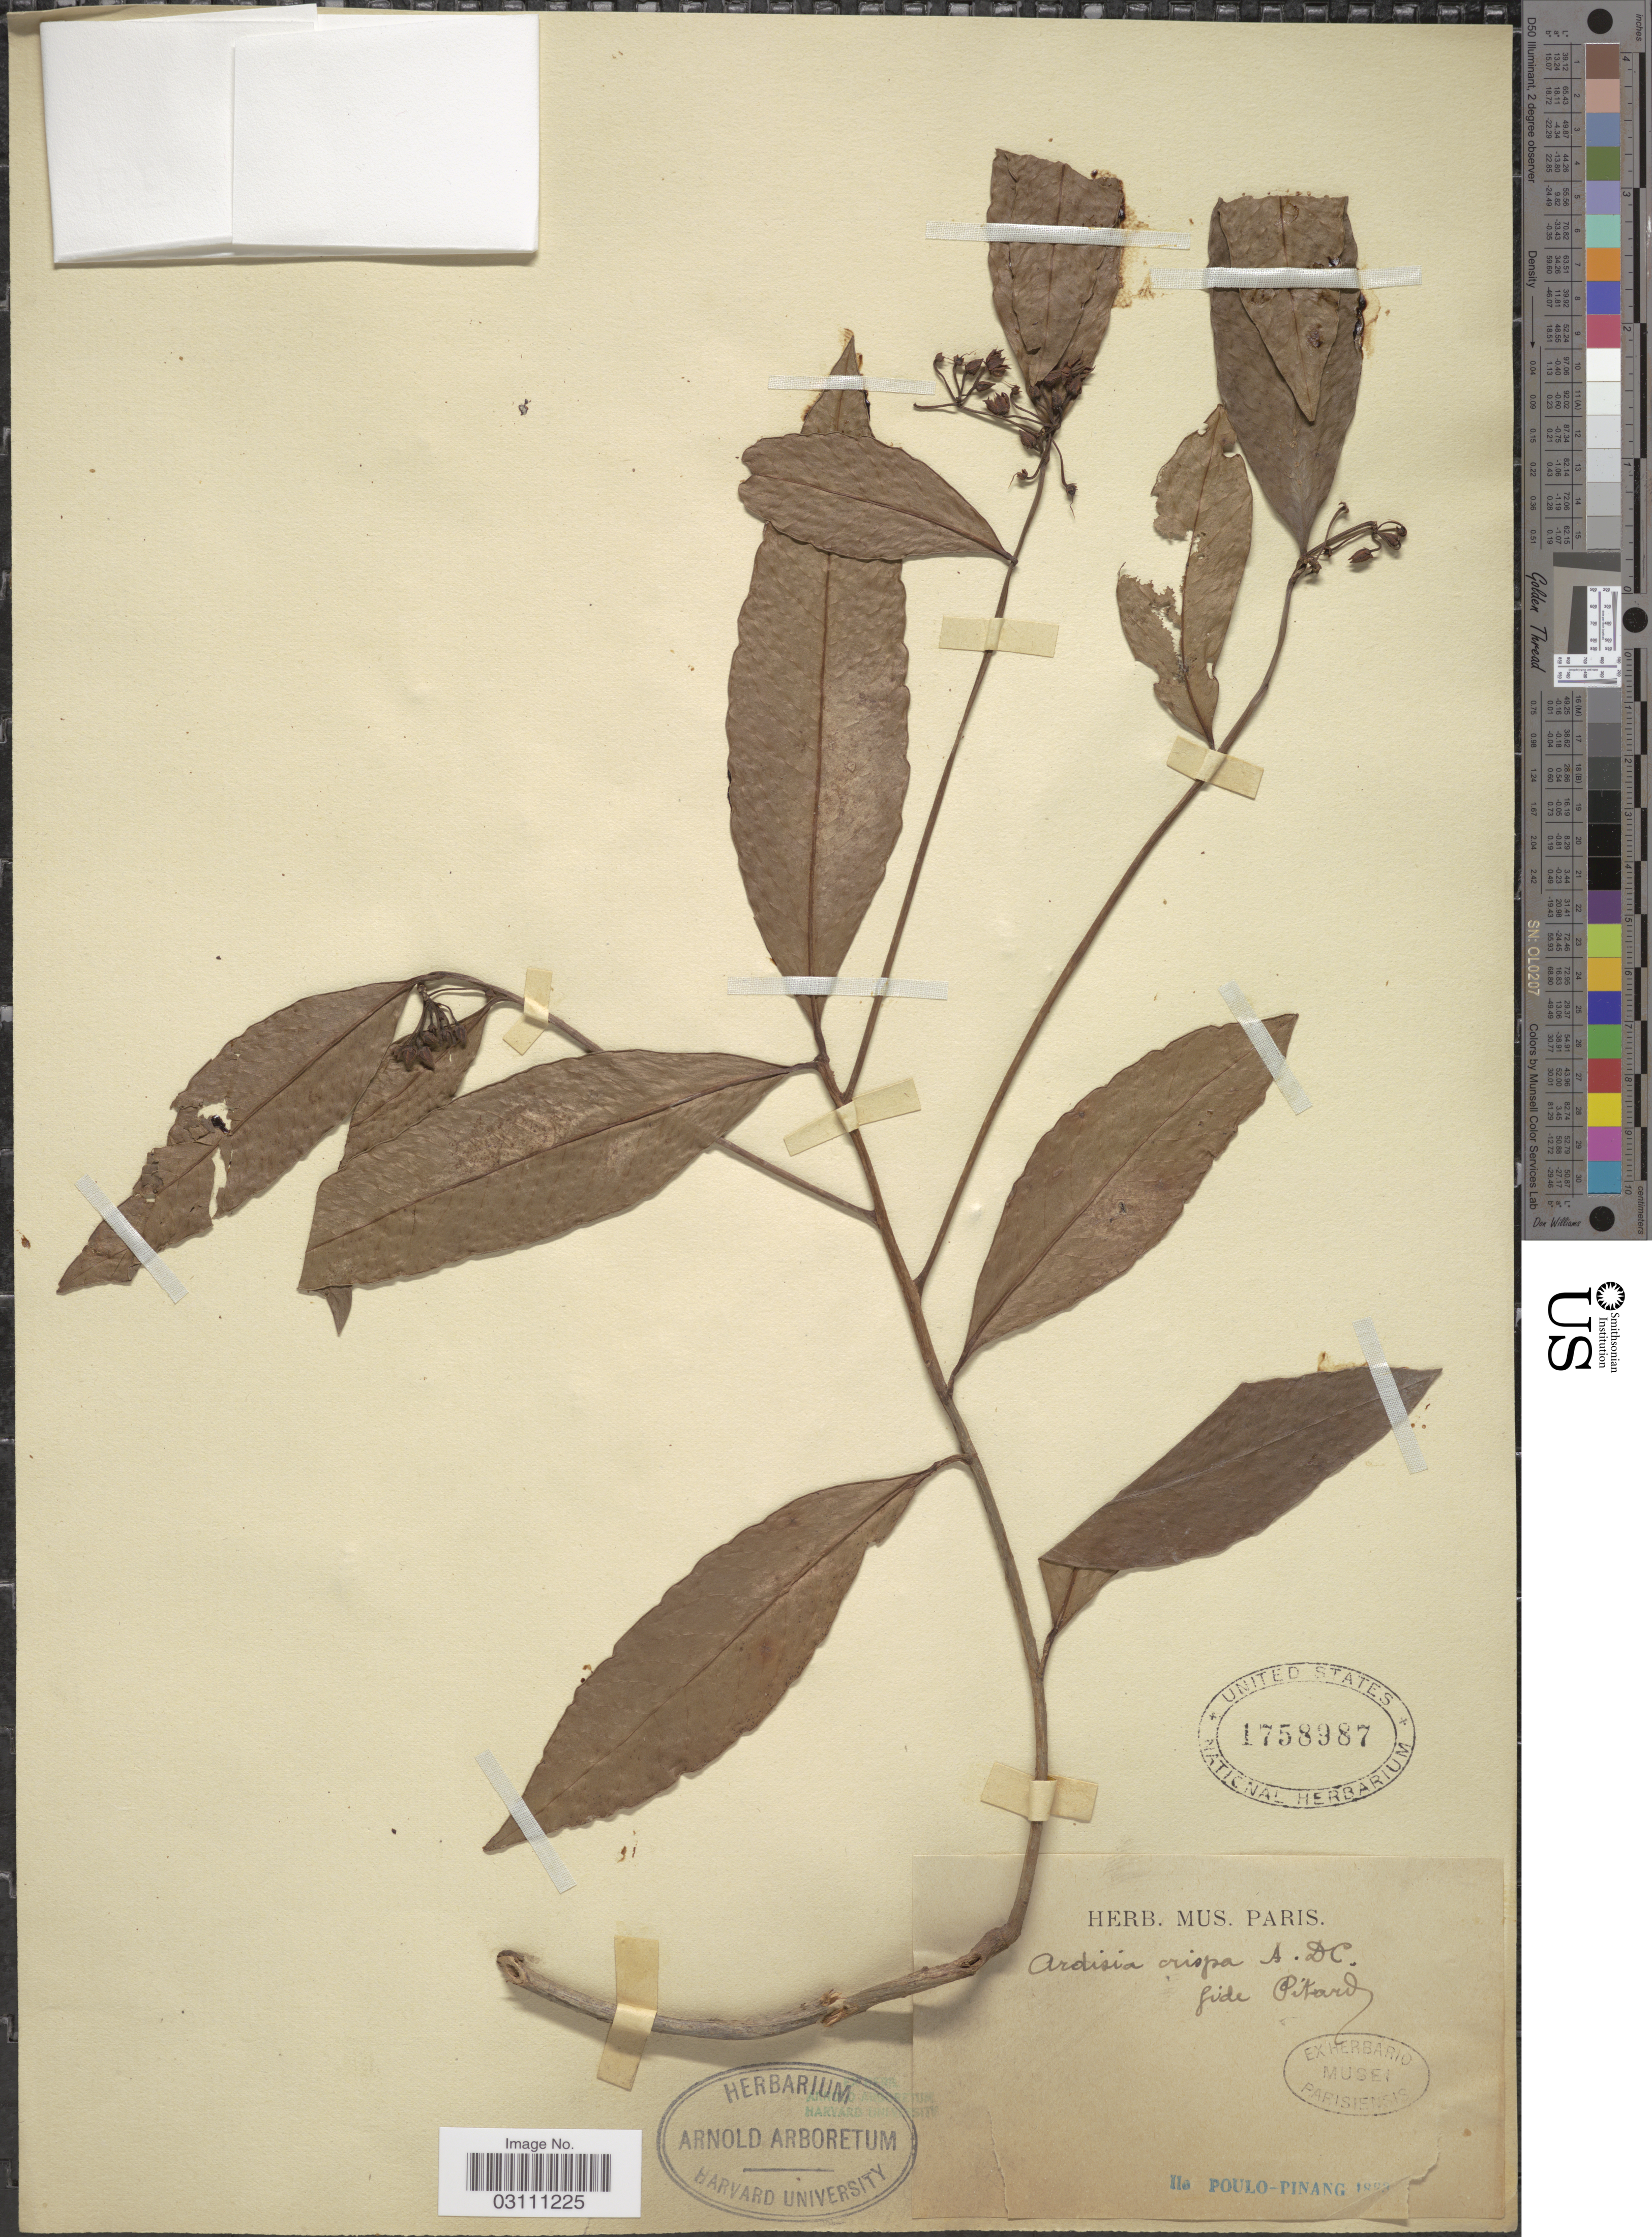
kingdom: Plantae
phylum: Tracheophyta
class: Magnoliopsida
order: Ericales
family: Primulaceae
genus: Ardisia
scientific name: Ardisia crenata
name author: Sims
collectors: ex herb. Mus. Paris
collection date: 1883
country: Malaysia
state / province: Pinang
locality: Ile Poulo-Pinang.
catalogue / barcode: US 1758987